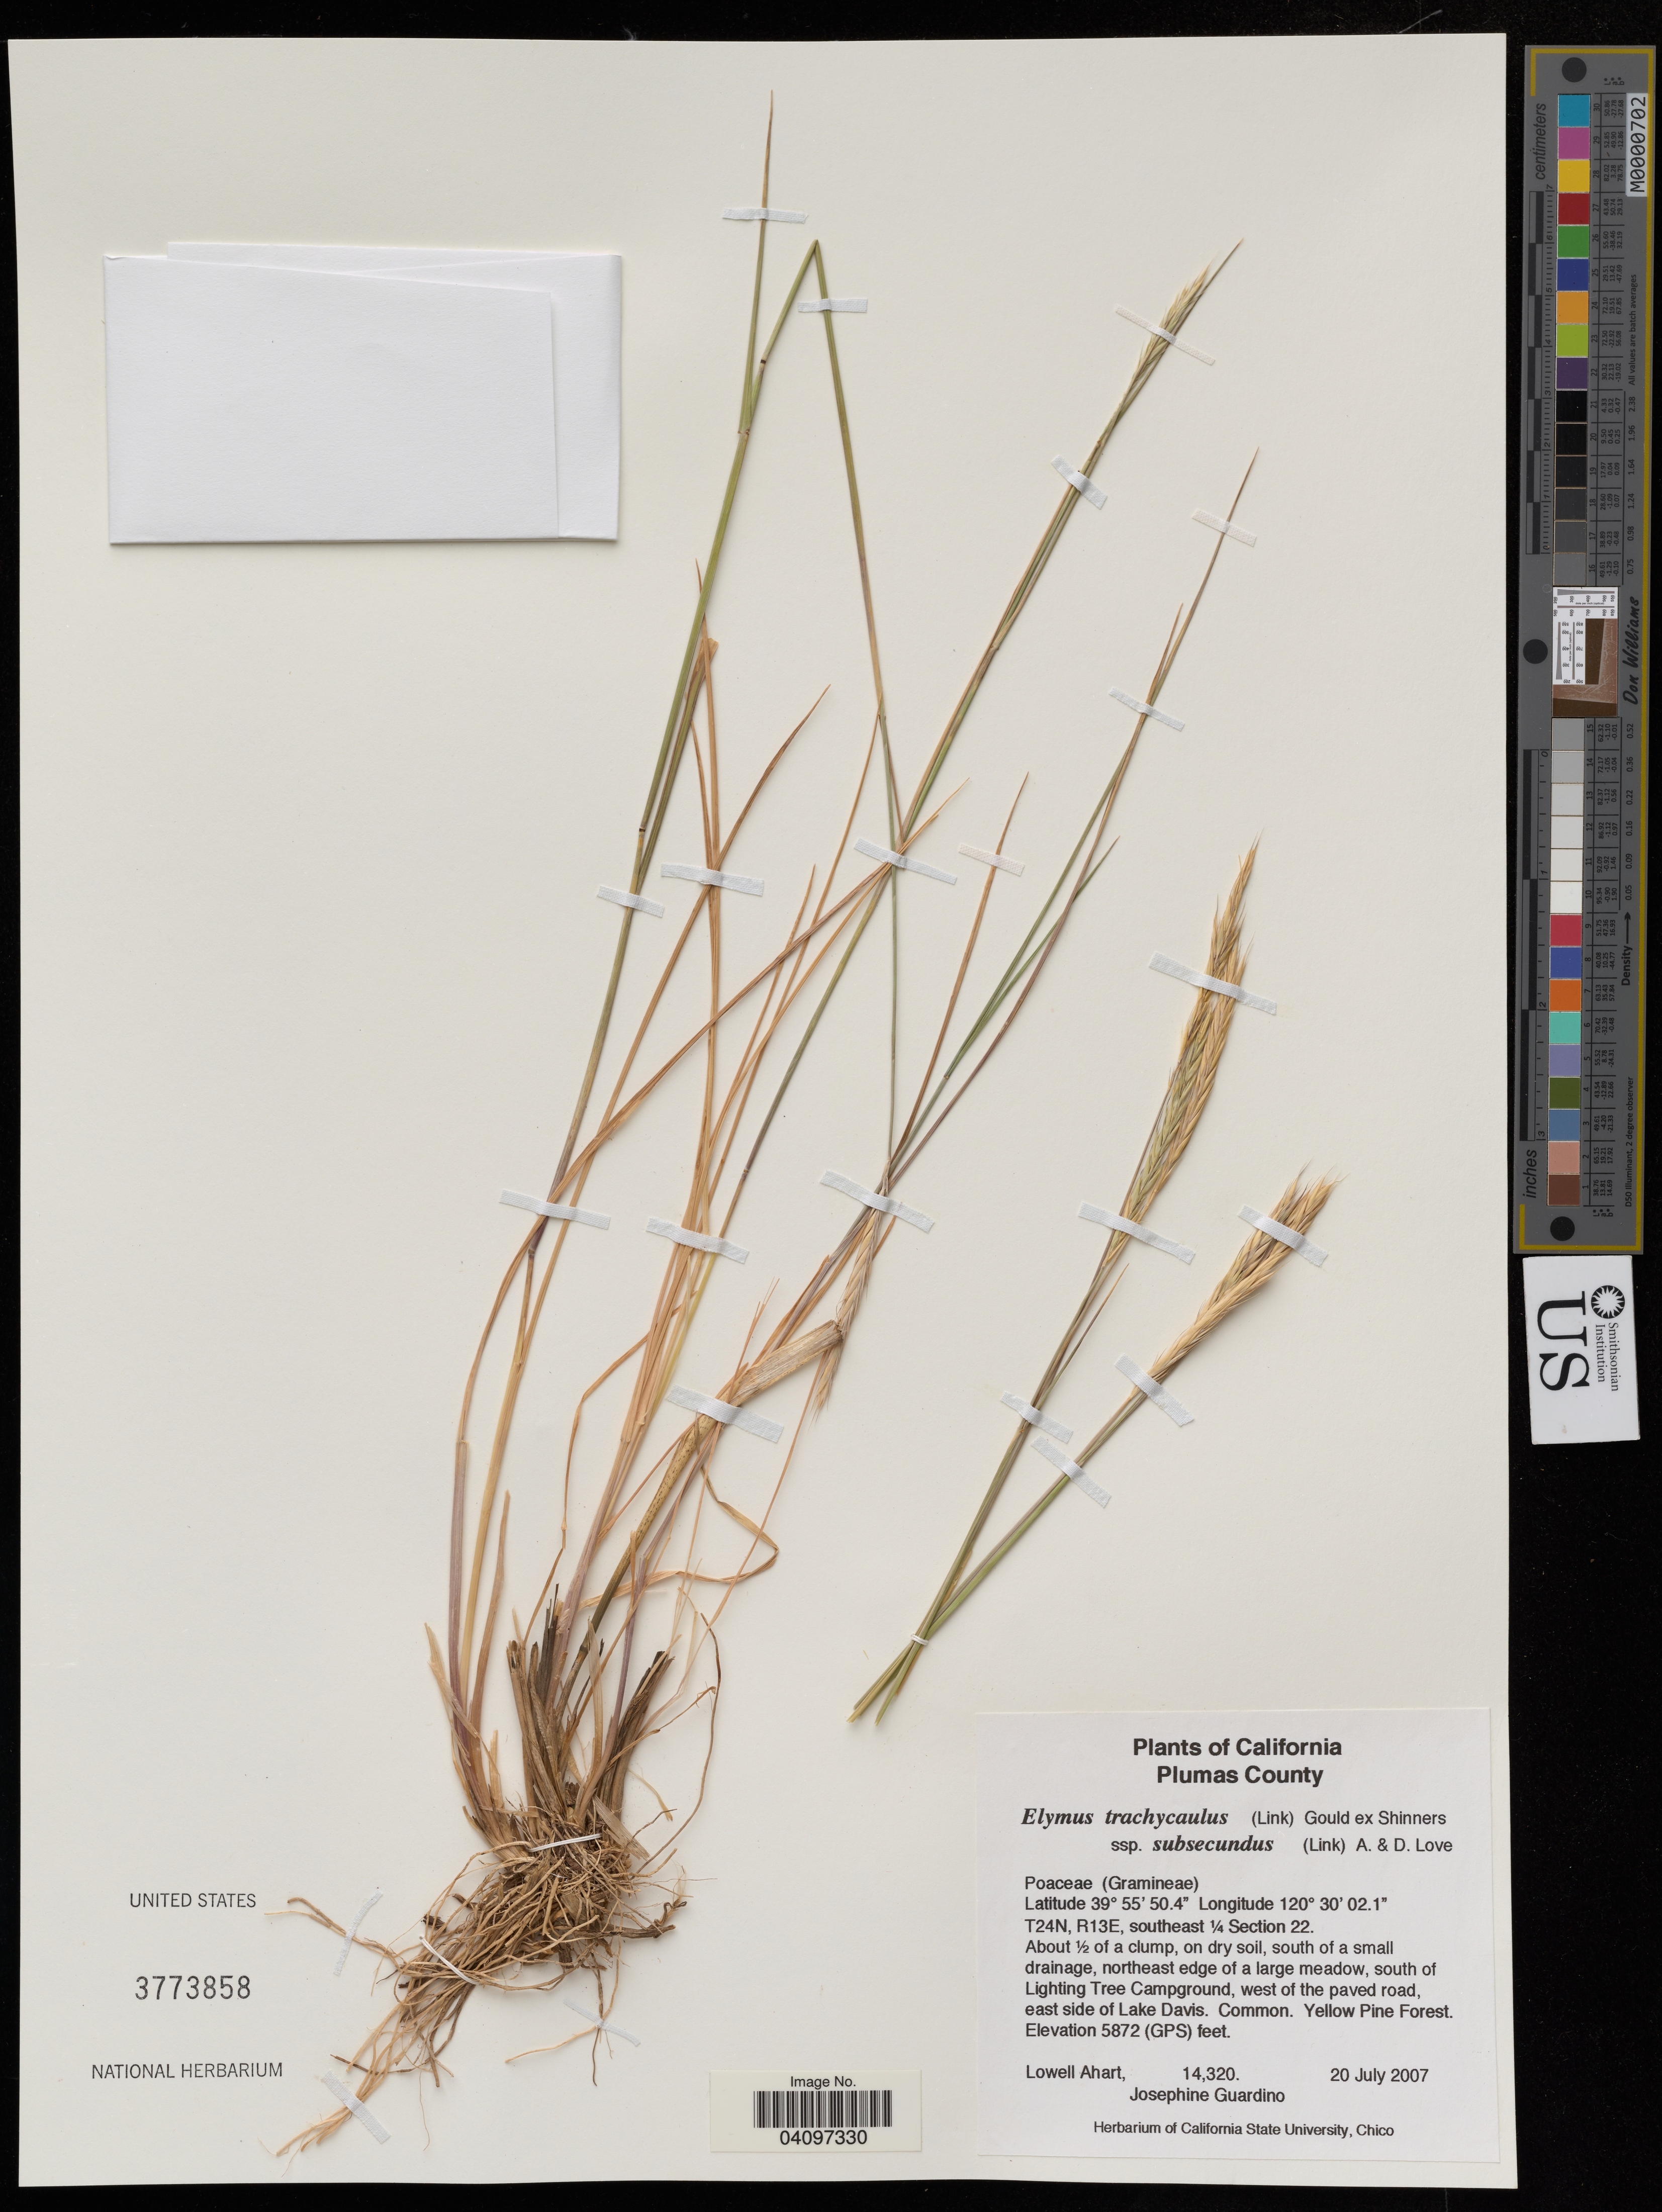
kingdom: Plantae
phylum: Tracheophyta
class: Liliopsida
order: Poales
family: Poaceae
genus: Elymus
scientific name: Elymus trachycaulus subsp. subsecundus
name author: (Link) Á. Löve & D. Löve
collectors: L. Ahart & J. Guardino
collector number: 14,320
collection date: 2007-07-20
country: United States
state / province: California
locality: Plumas County. T24N, R13E, southeast ¼ Section 22. About ½ of a clump, on dry soil, south of a small drainage, northeast edge of a large meadow, south of Lighting Tree Campground, west of the paved road, east side of Lake Davis.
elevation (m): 1790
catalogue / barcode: US 3773858